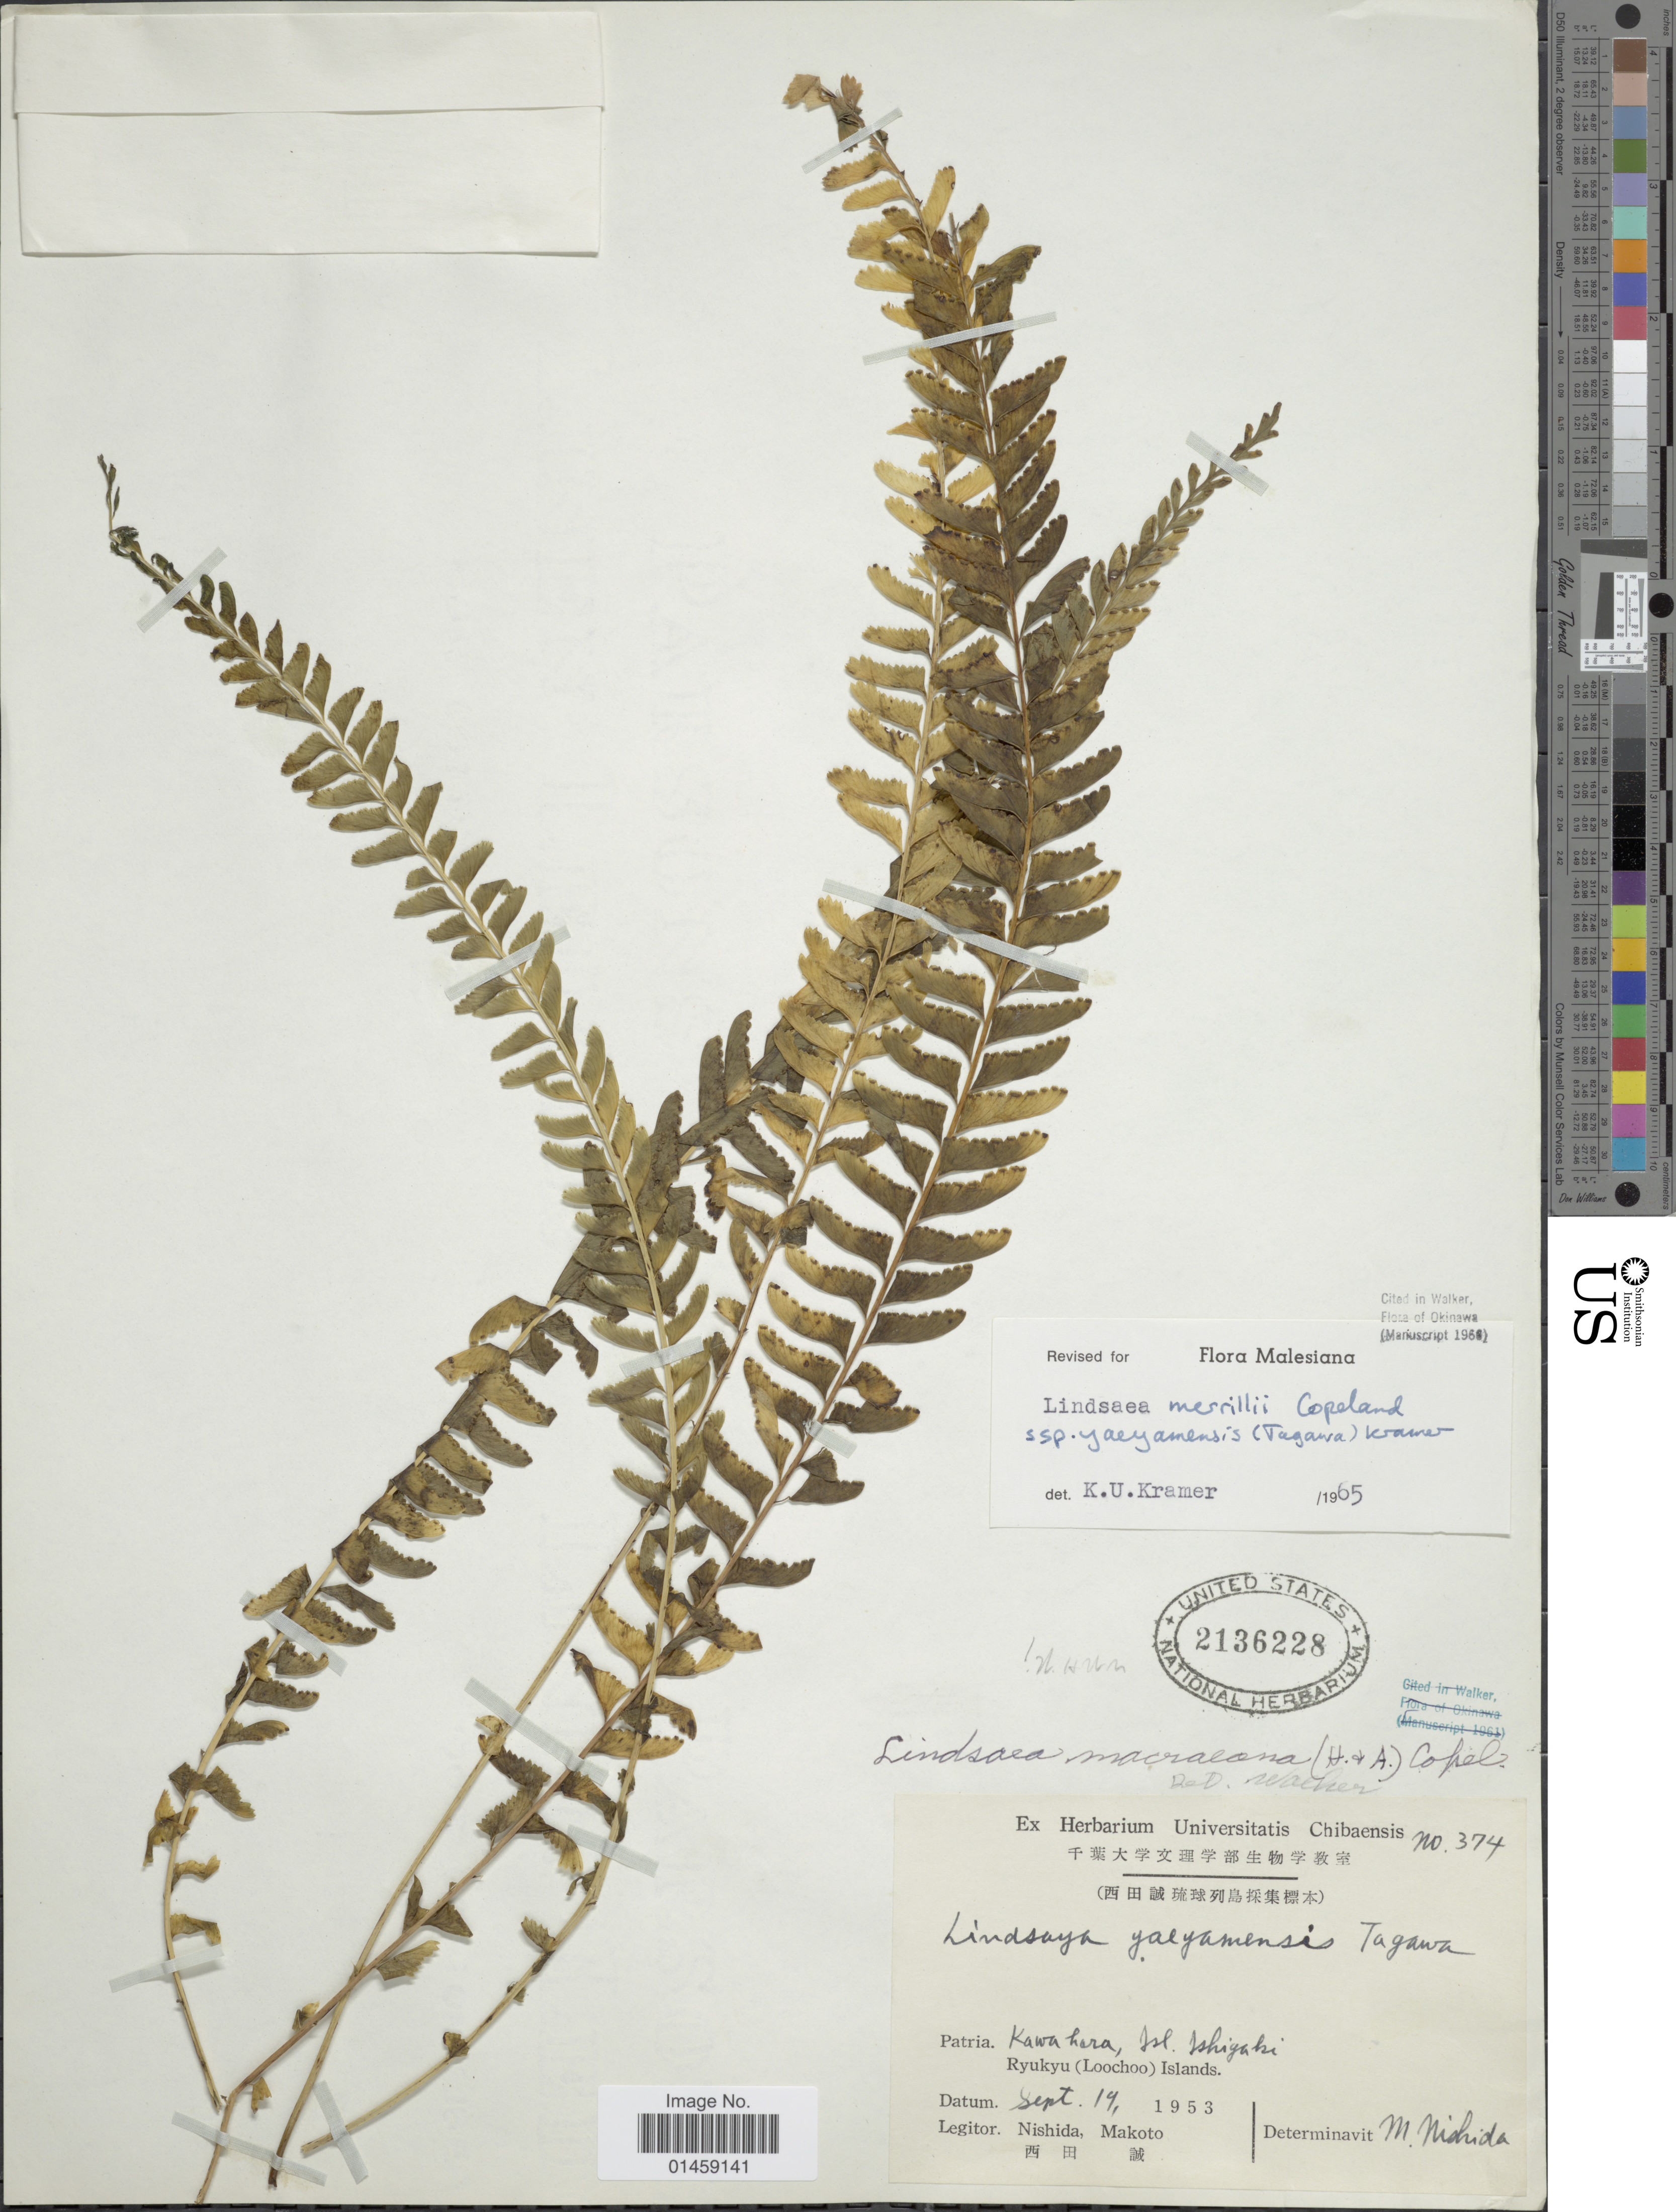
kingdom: Plantae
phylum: Tracheophyta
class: Polypodiopsida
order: Polypodiales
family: Lindsaeaceae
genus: Lindsaea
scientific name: Lindsaea merrillii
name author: Copel. in Perkins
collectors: Nishida & M. Yoshimaki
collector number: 374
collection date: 1953-09-14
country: Japan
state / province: Okinawa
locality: Patria Kawahera, Isl. Ishigaki. Ryukyu (Loochoo) Islands.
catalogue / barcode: US 2136228